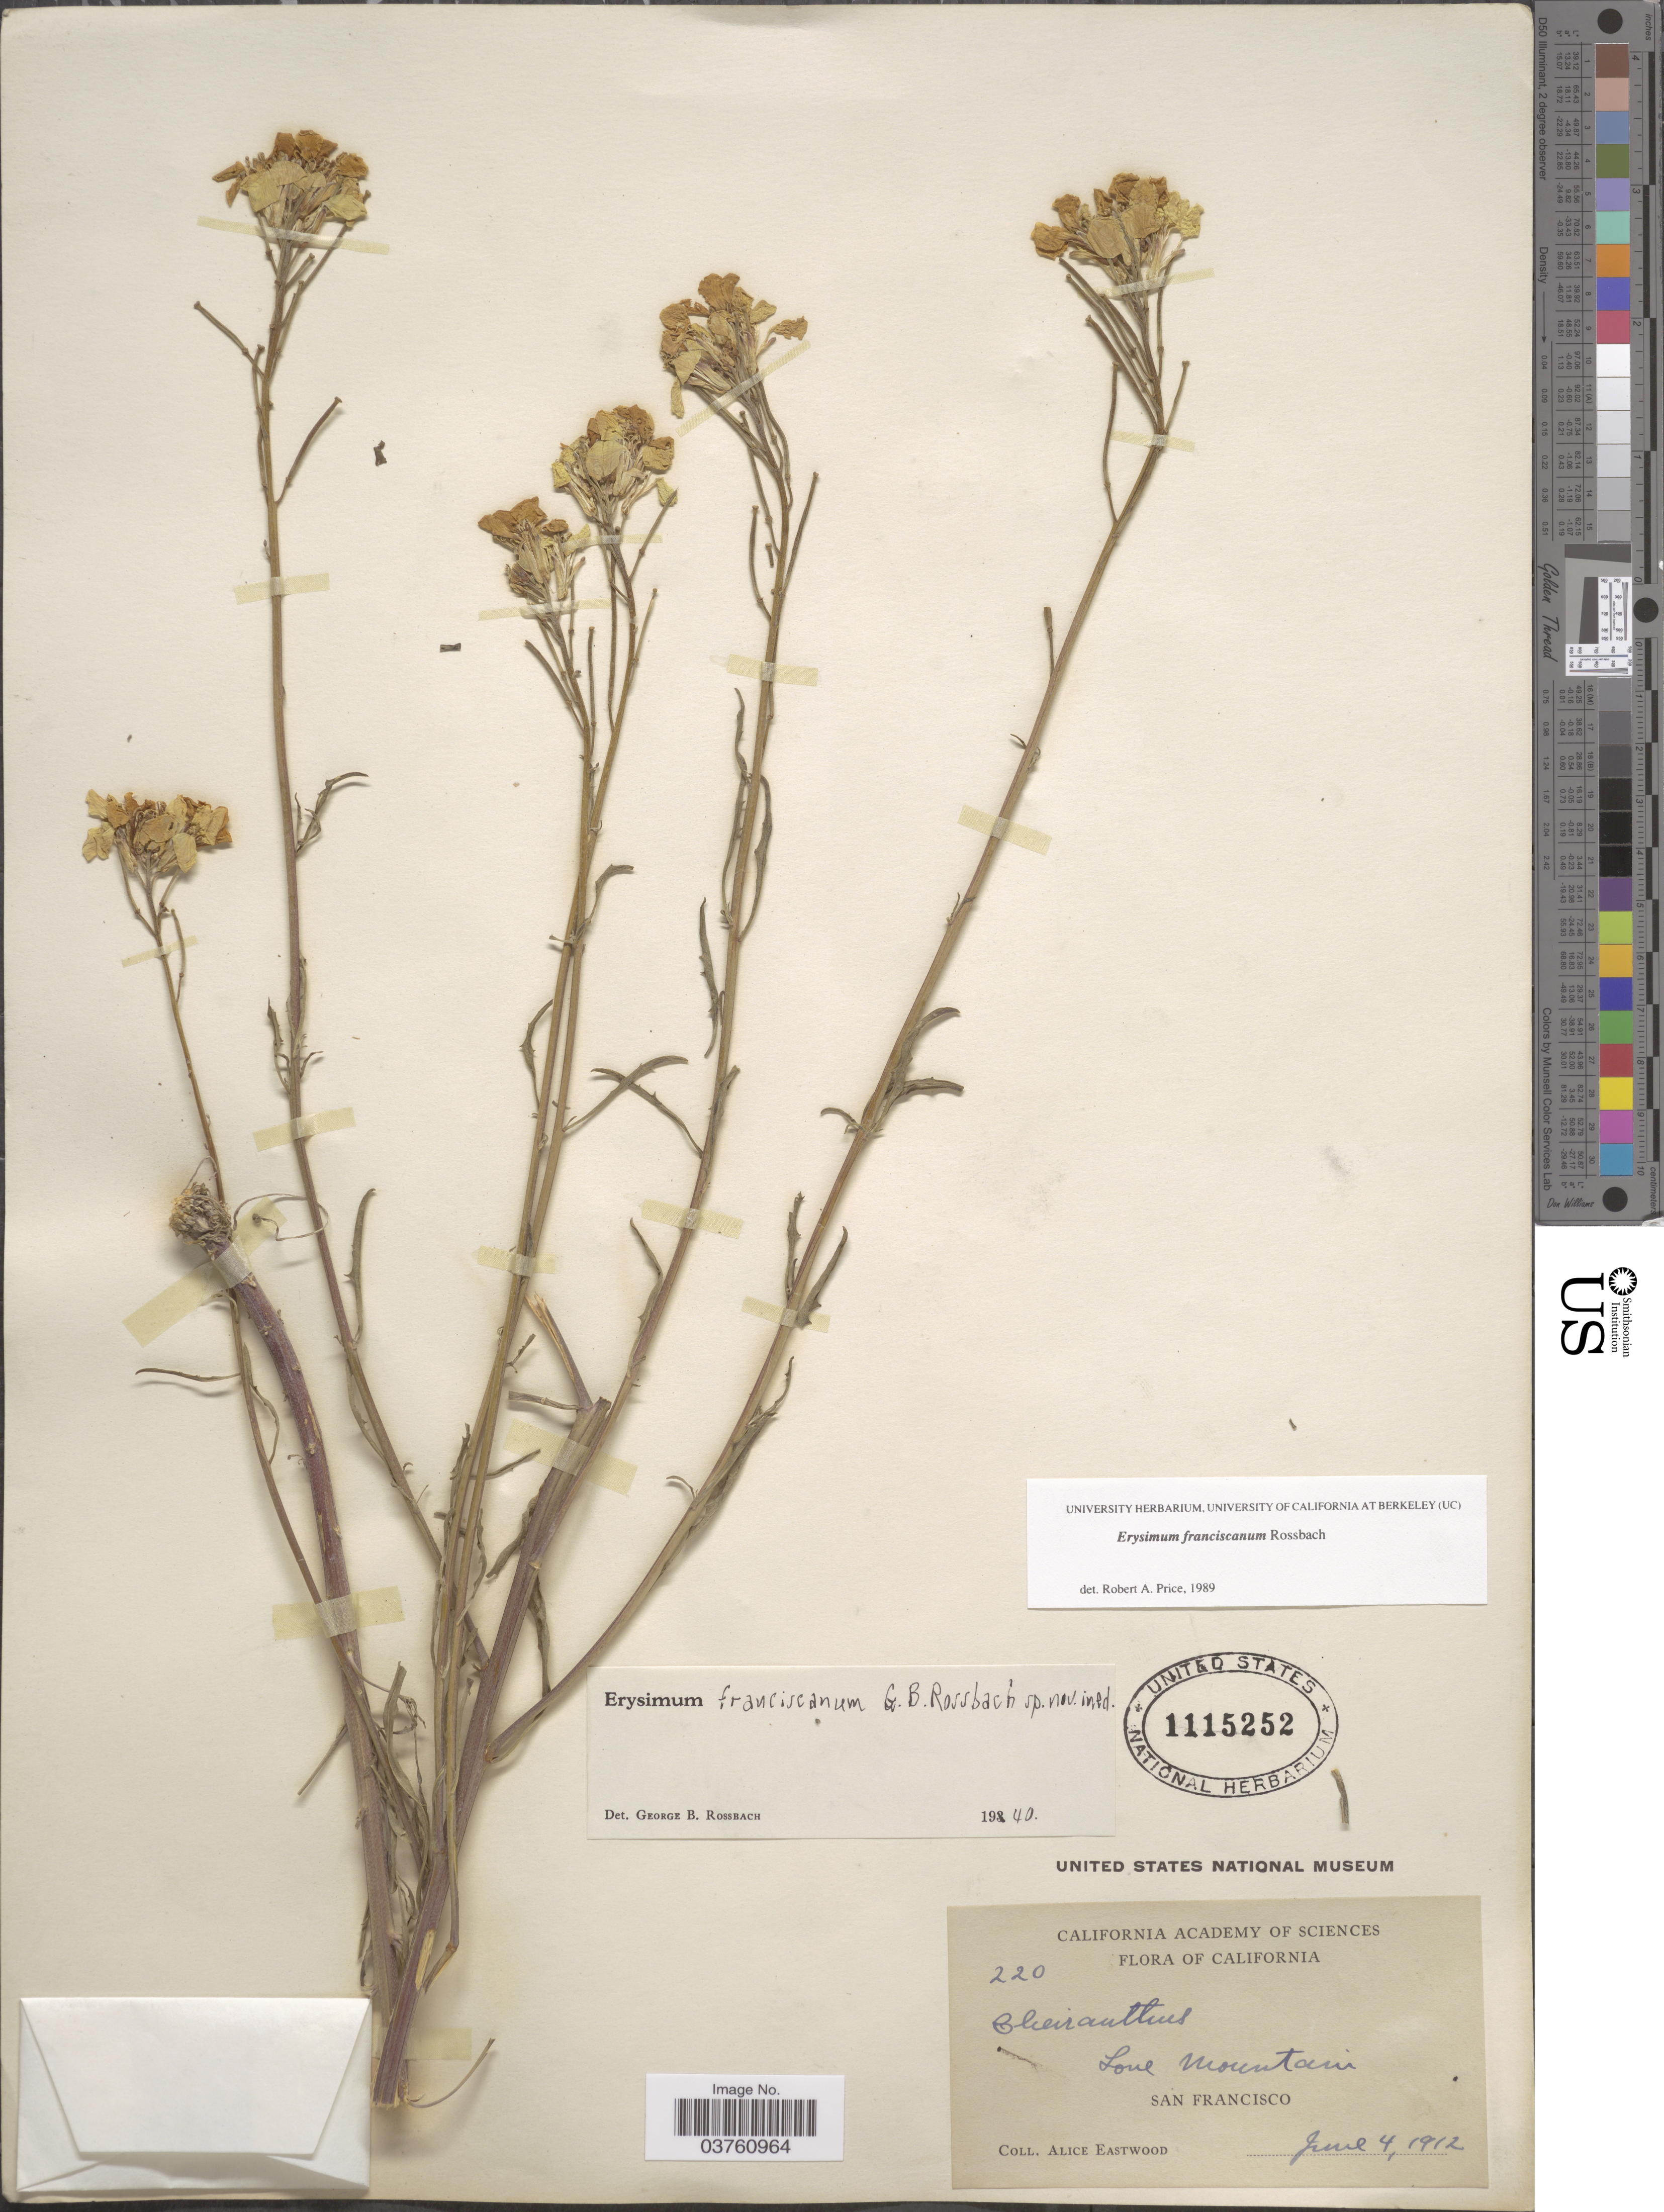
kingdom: Plantae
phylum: Tracheophyta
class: Magnoliopsida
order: Brassicales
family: Brassicaceae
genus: Erysimum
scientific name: Erysimum franciscanum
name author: Rossbach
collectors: A. Eastwood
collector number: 220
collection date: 1912-06-04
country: United States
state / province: California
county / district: San Francisco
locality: Lone Mountain. San Francisco.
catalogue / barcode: US 1115252